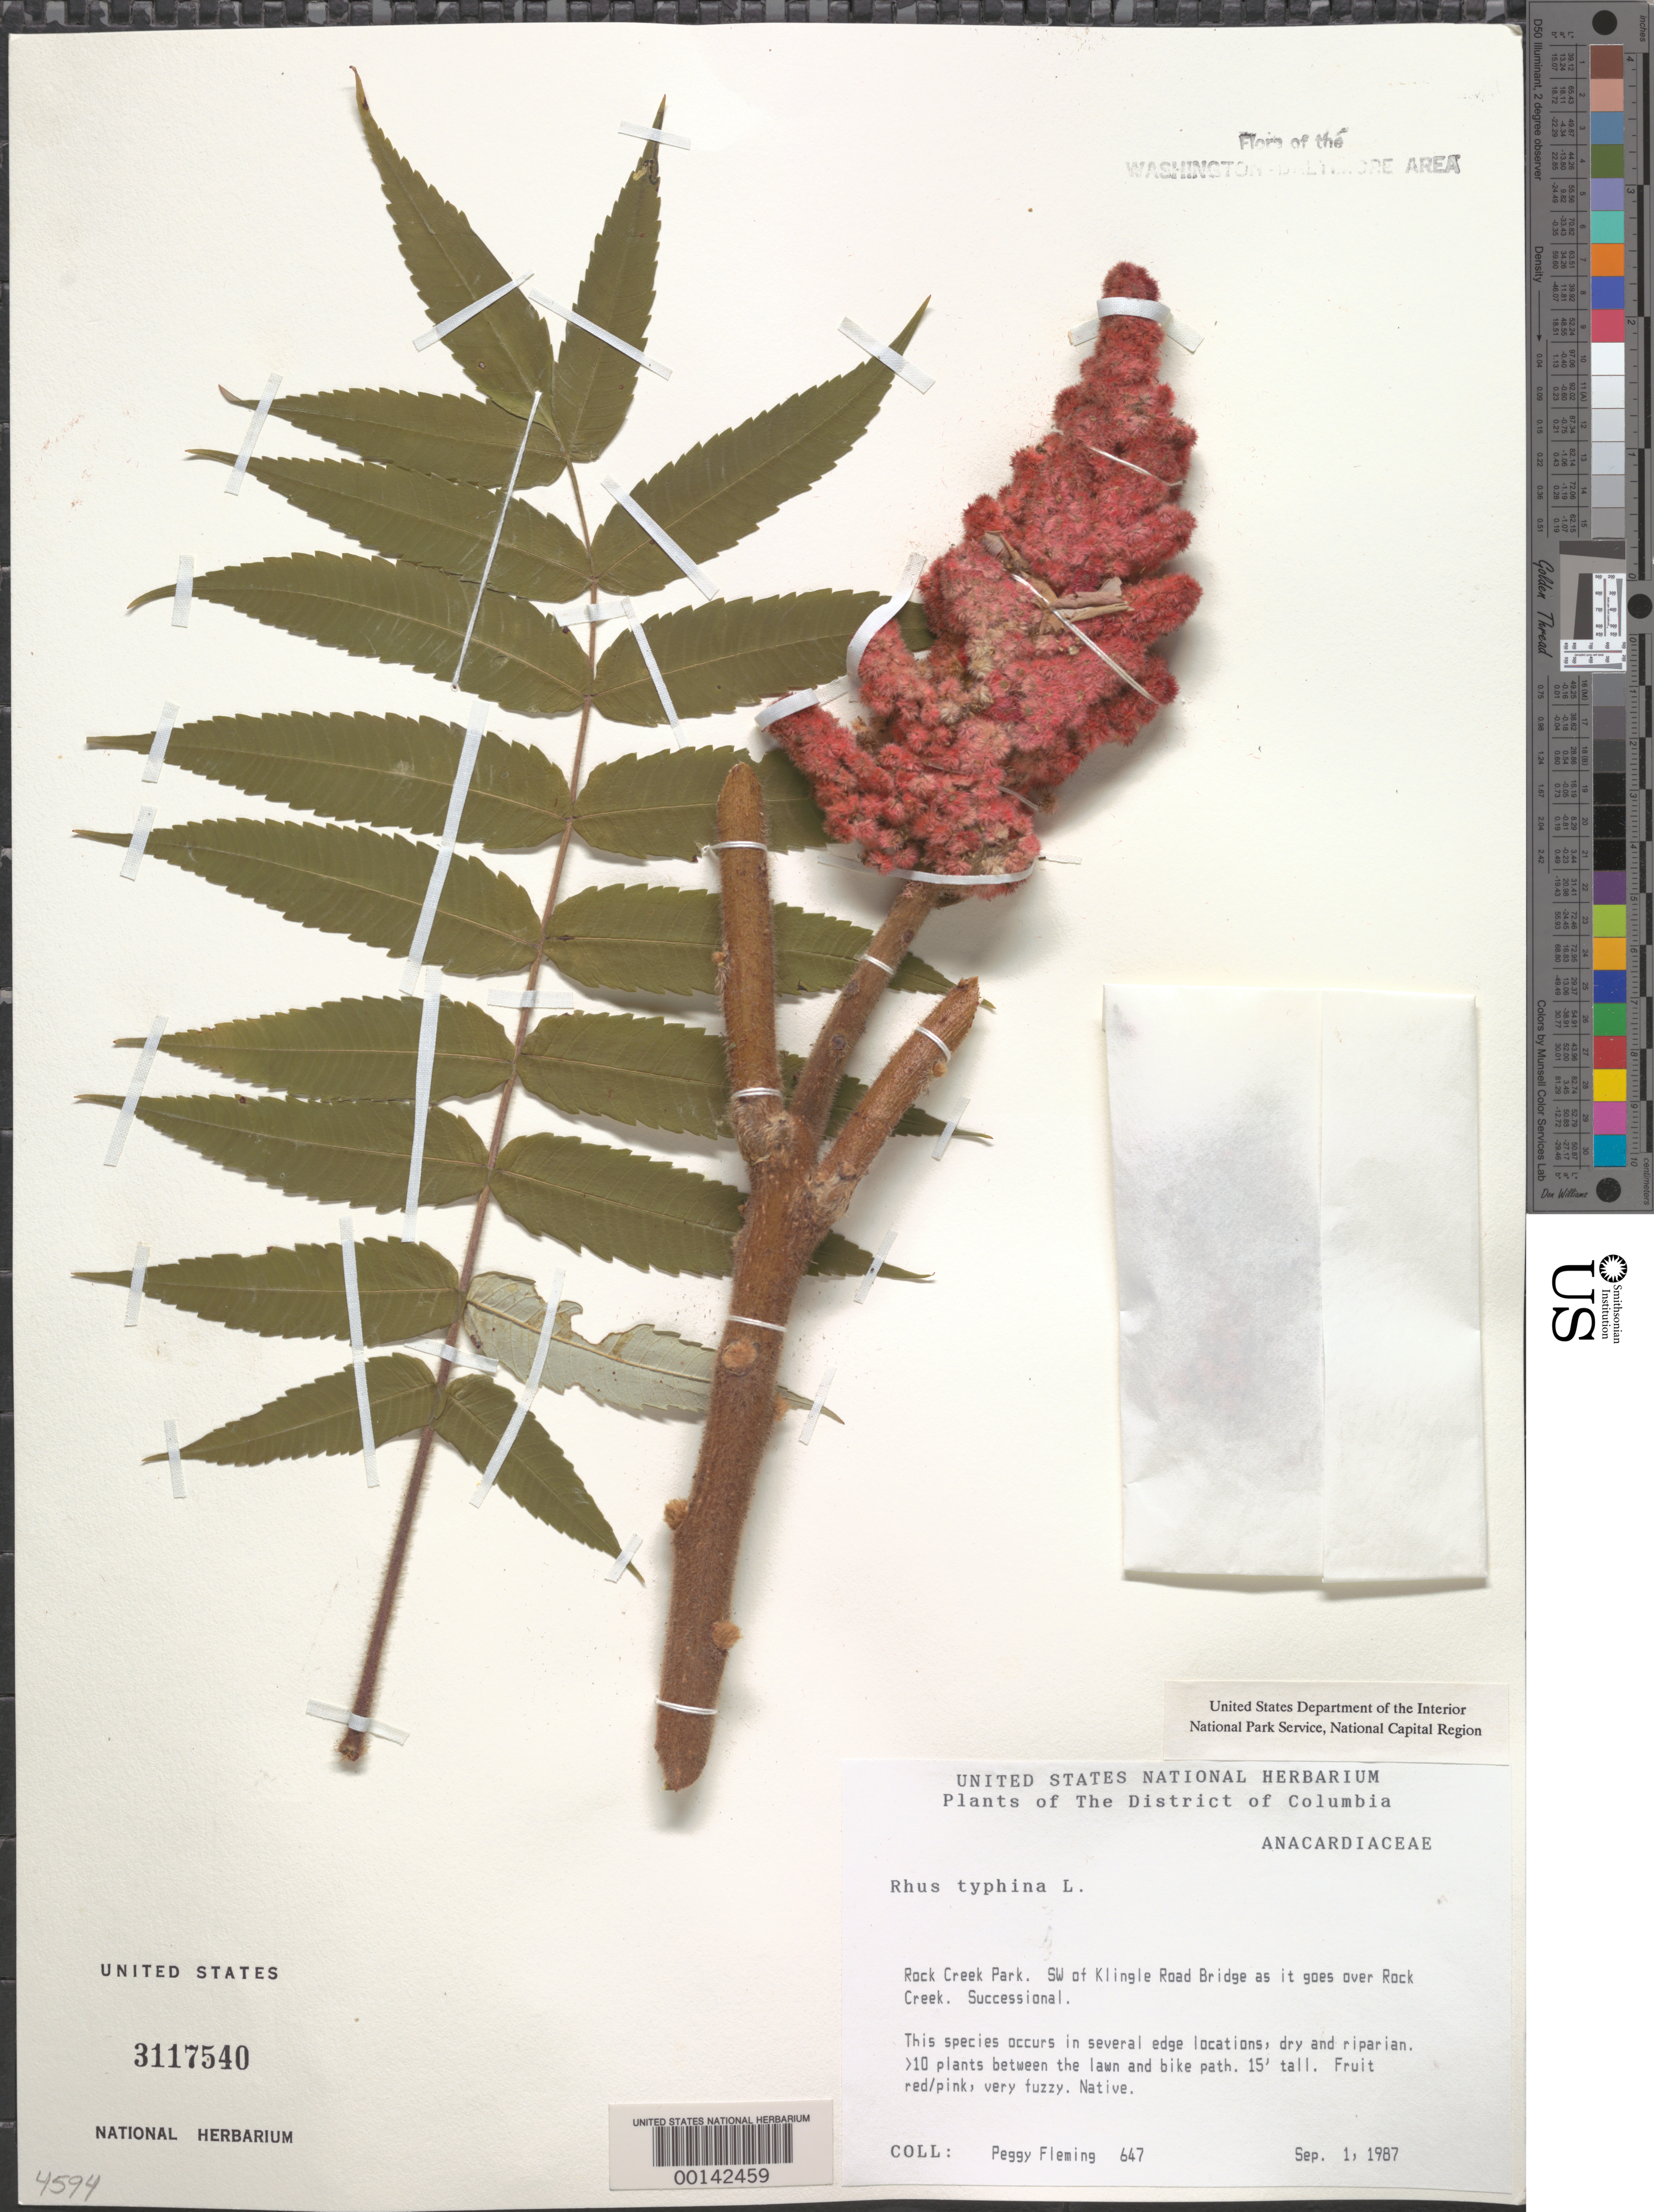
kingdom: Plantae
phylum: Tracheophyta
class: Magnoliopsida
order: Sapindales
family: Anacardiaceae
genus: Rhus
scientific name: Rhus typhina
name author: L.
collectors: P. Fleming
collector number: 647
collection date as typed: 01 Sep 1987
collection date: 1987-09-01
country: United States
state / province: District of Columbia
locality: Rock Creek Park. SW of Klingle Road Bridge as it goes over rock Rock Creek Park & vicinity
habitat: Successional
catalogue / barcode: US 3117540